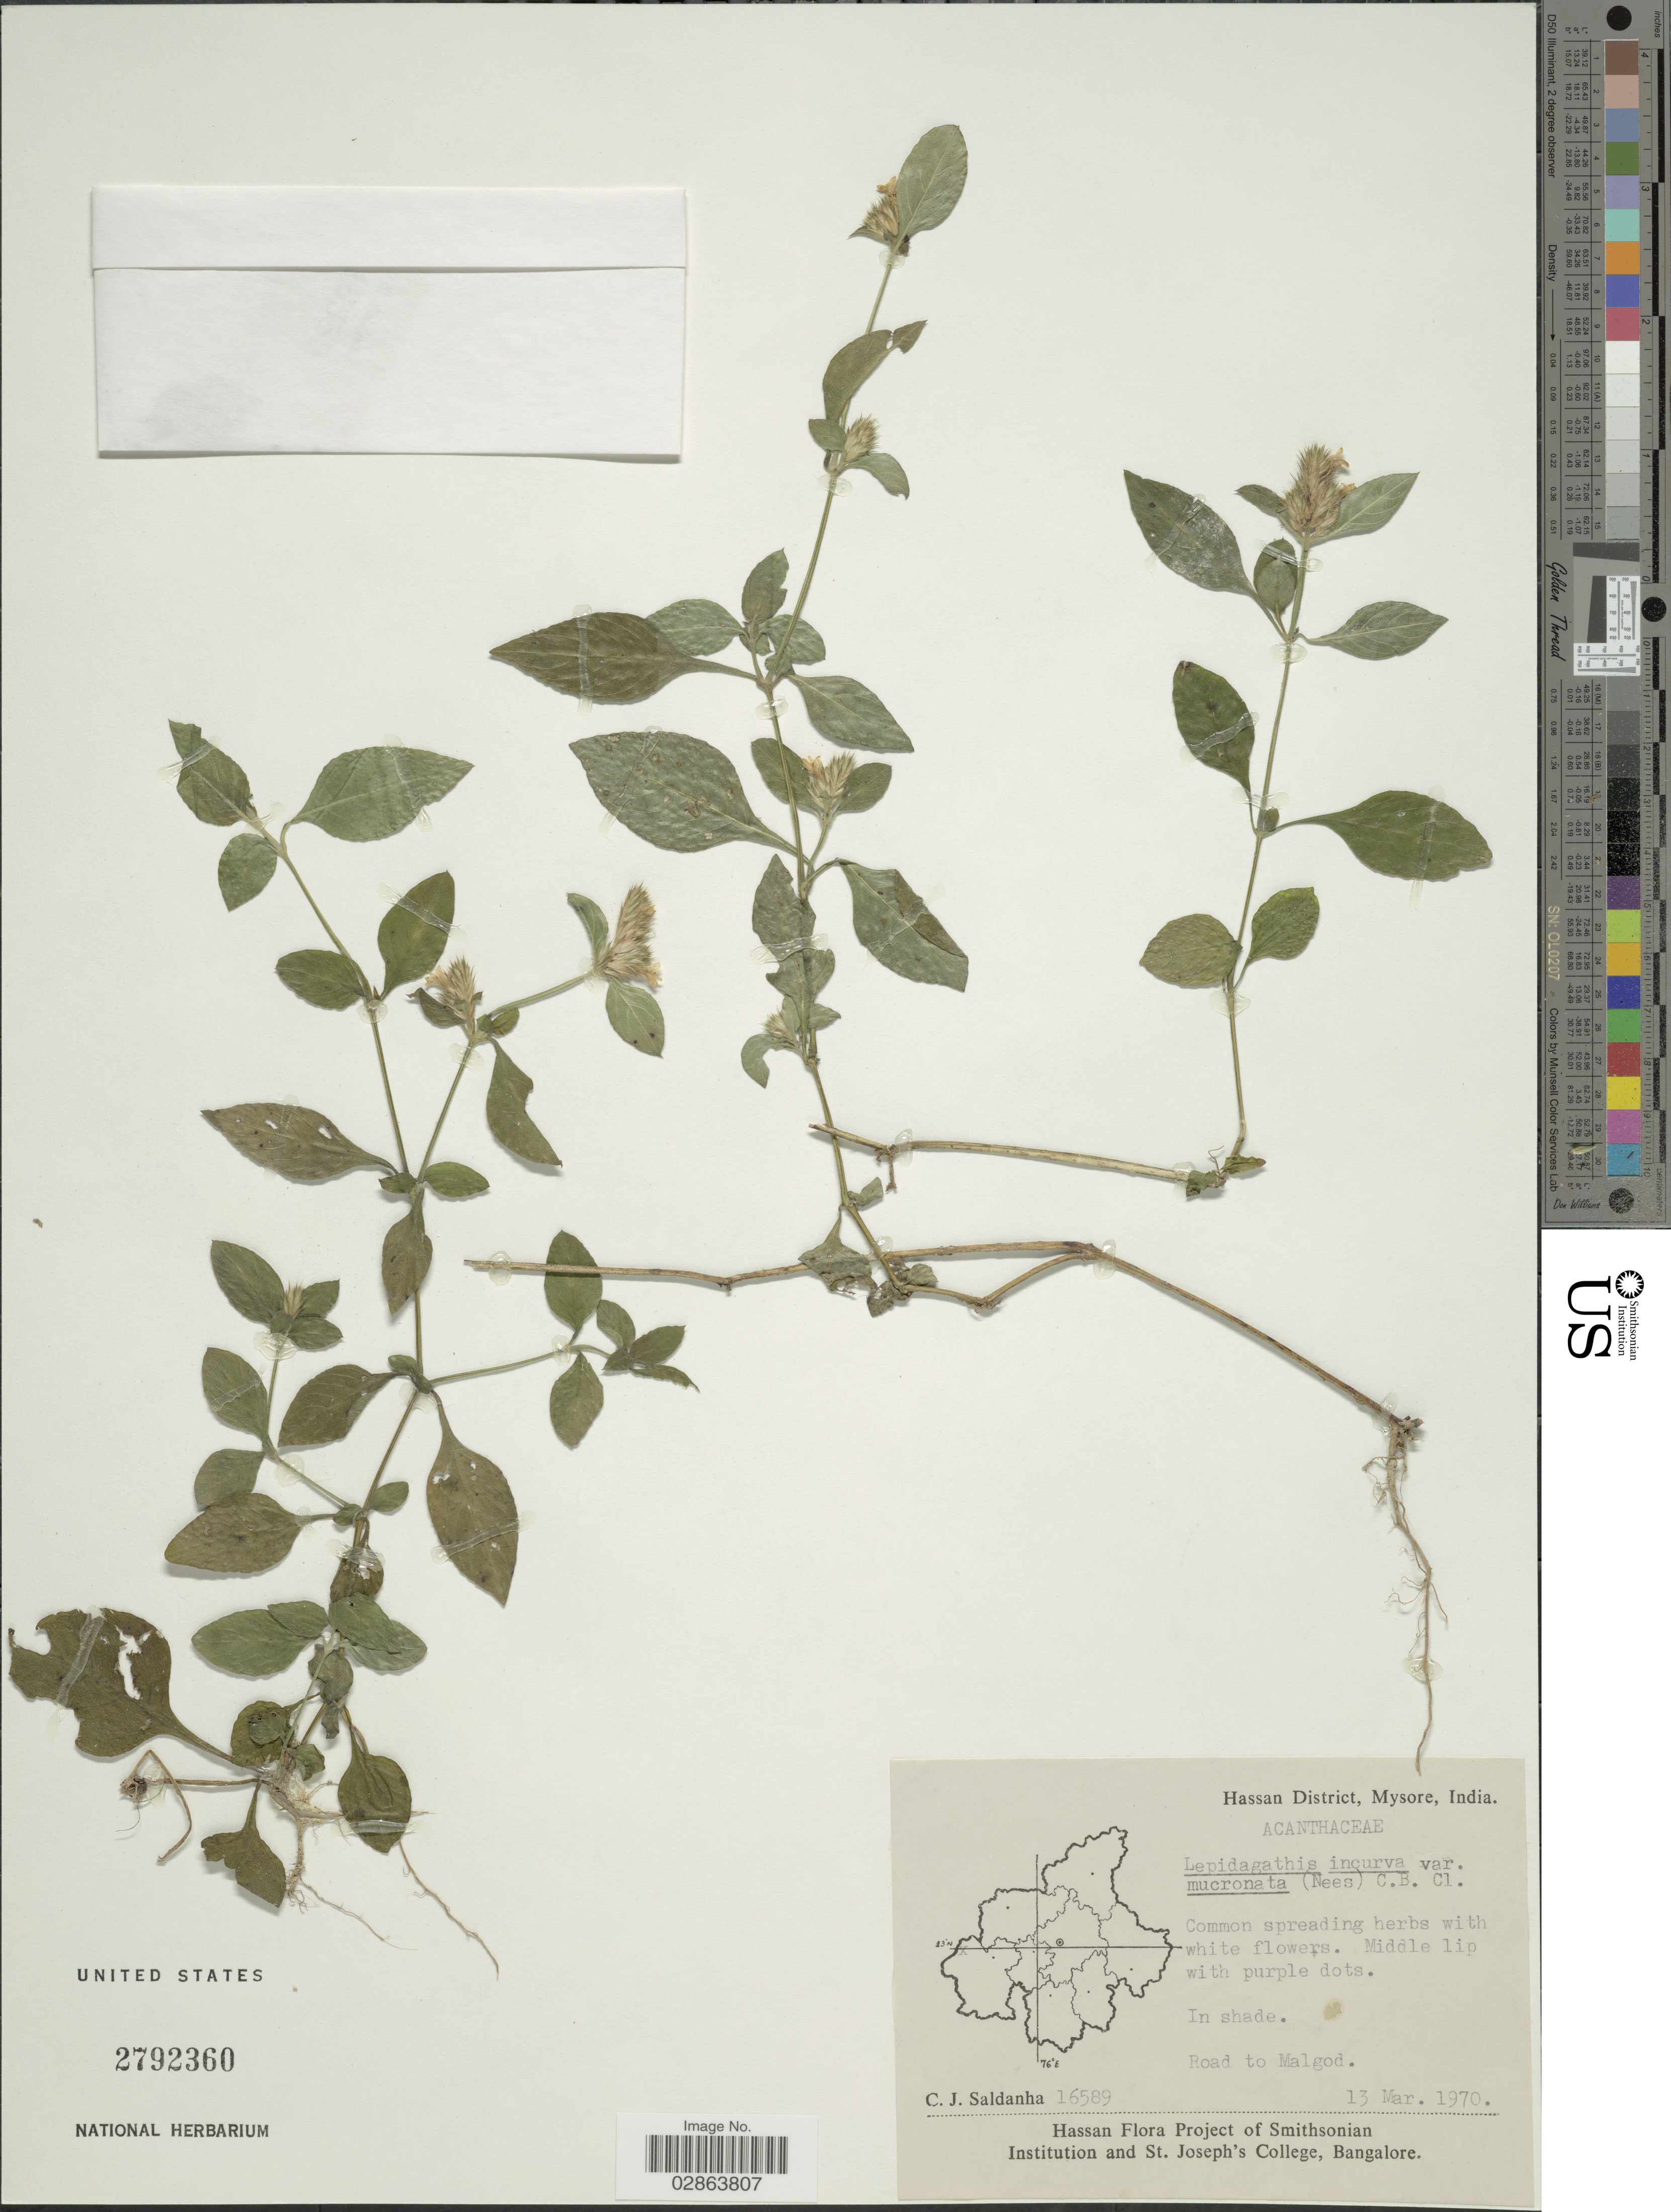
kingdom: Plantae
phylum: Tracheophyta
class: Magnoliopsida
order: Lamiales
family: Acanthaceae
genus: Lepidagathis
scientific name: Lepidagathis incurva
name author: Buch.-Ham. ex D. Don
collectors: C. J. Saldanha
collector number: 16589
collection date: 1970-03-13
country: India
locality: Hassan District, Mysore, India, Road to Malgod.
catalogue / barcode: US 2792360